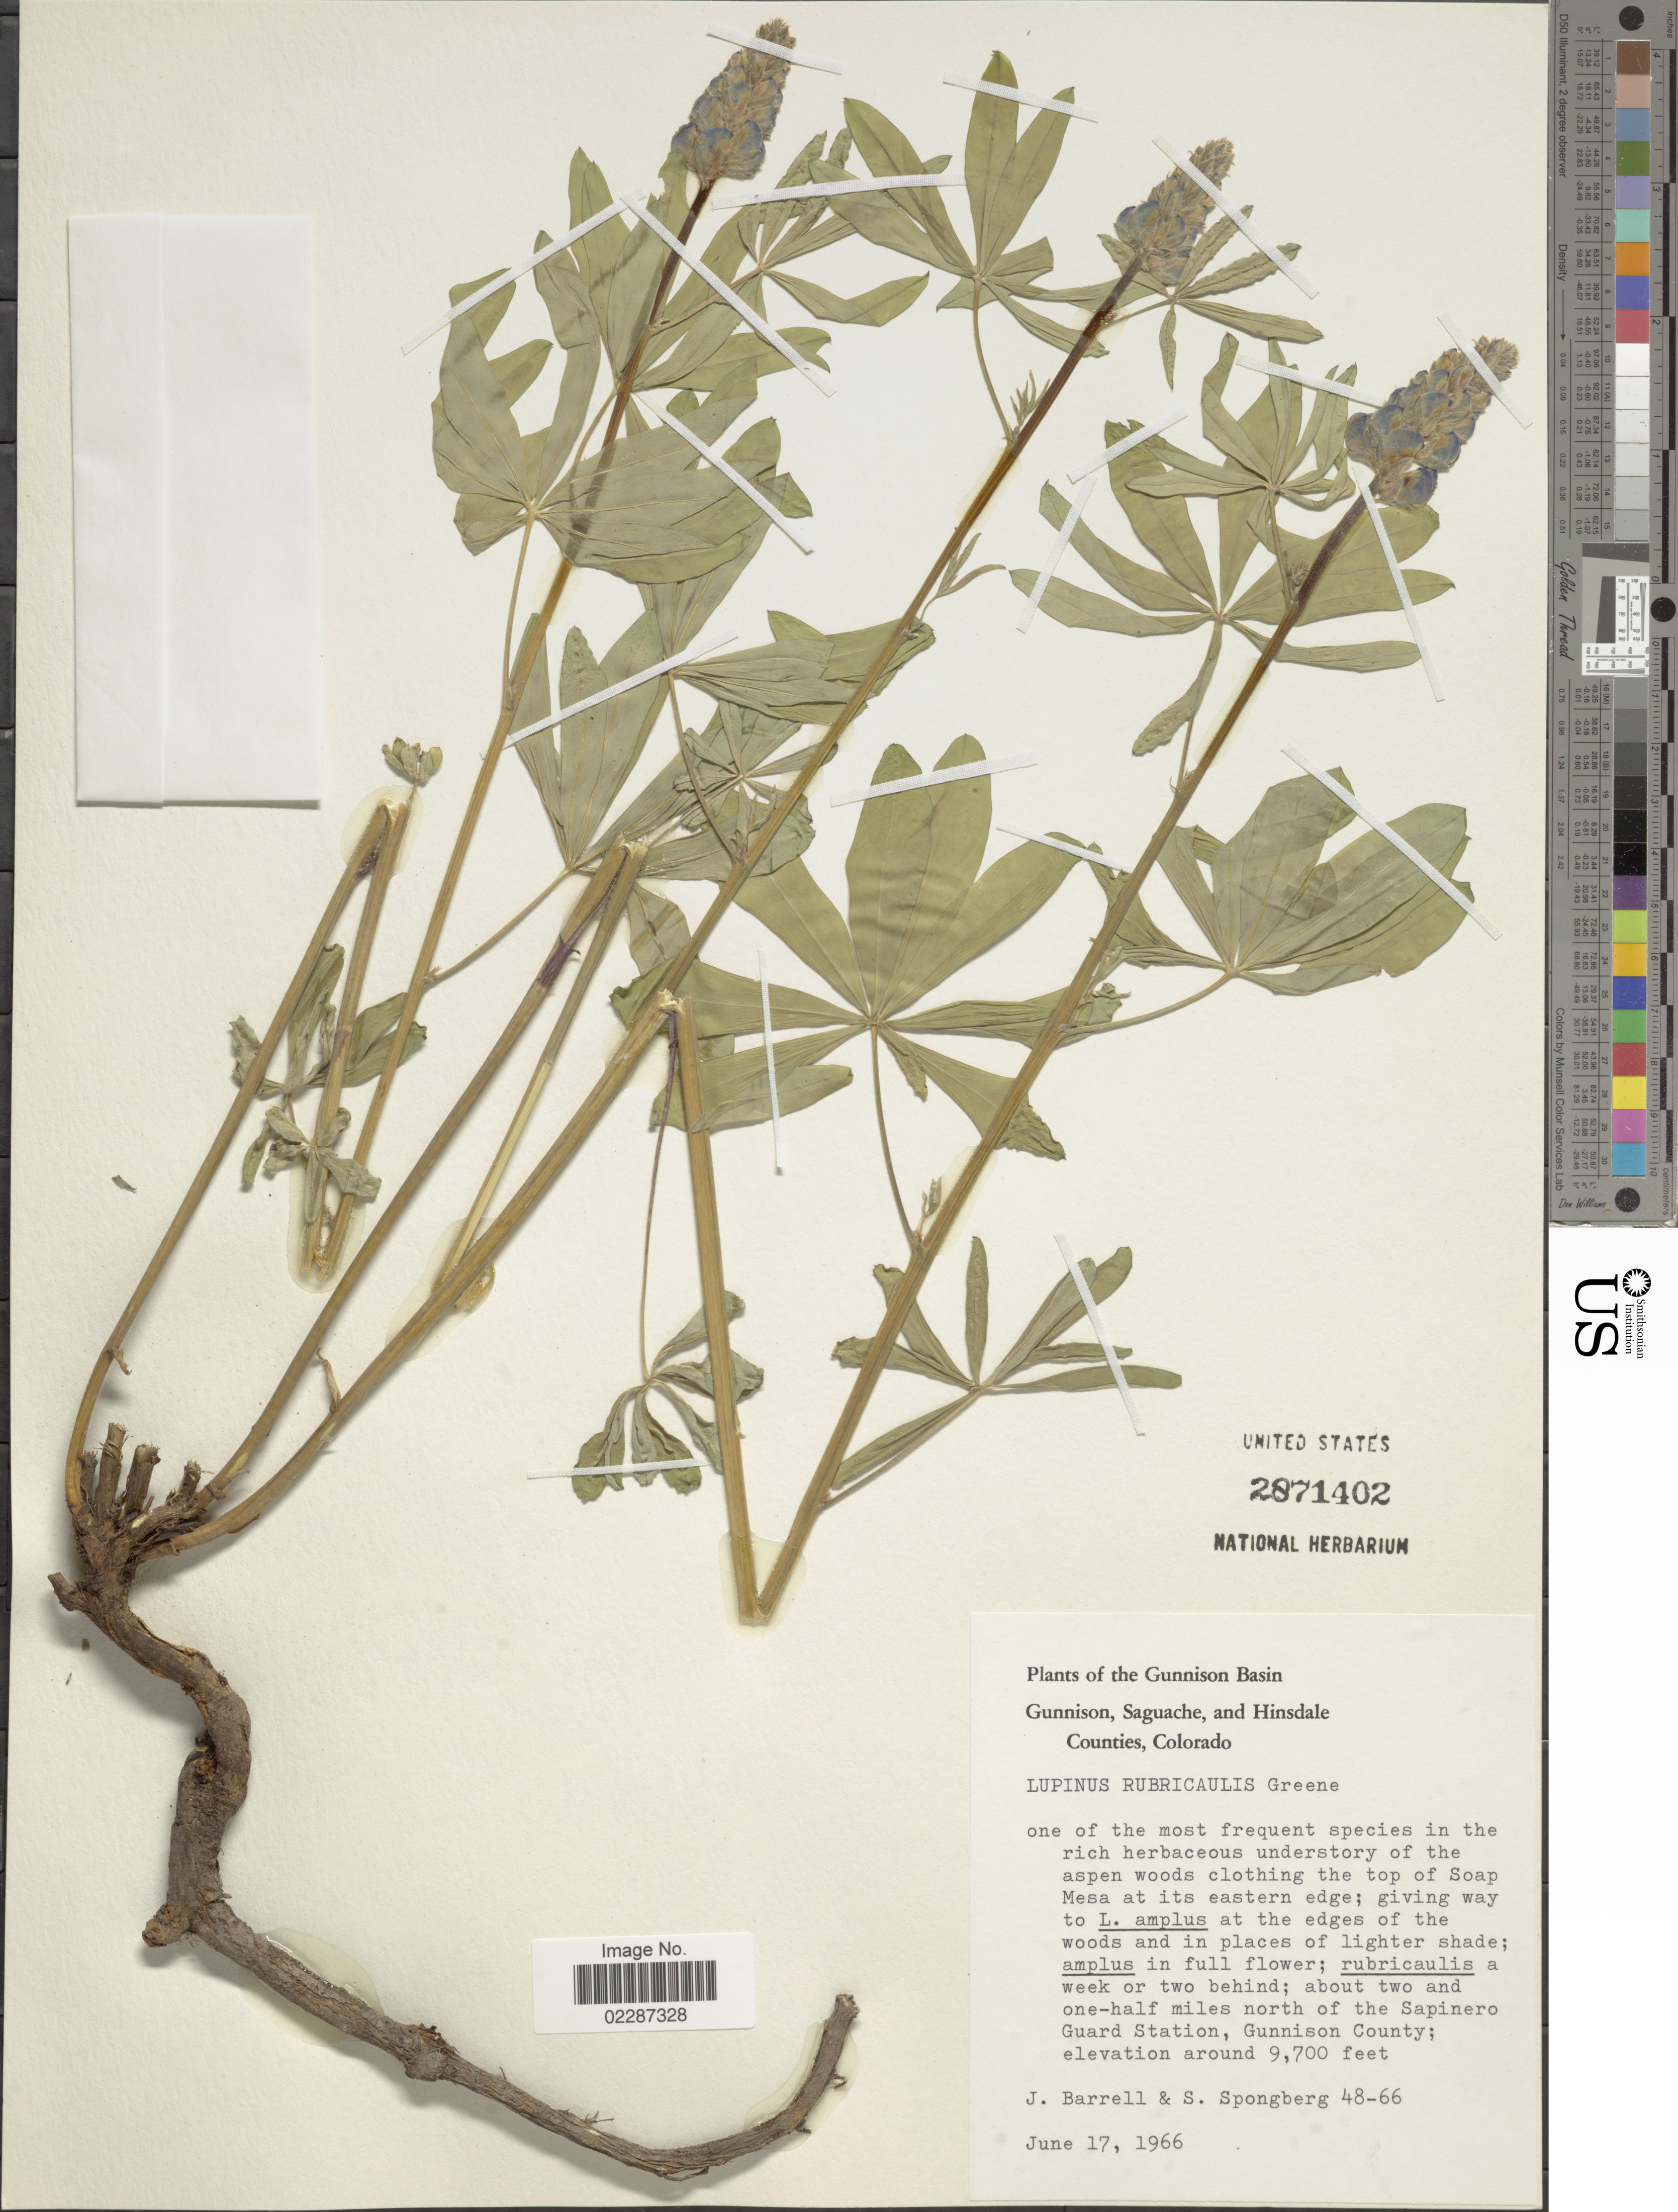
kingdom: Plantae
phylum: Tracheophyta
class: Magnoliopsida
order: Fabales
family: Fabaceae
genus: Lupinus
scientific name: Lupinus rubricaulis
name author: Greene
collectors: J. Barrell & S. A.Spongberg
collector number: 48-66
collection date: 1966-06-17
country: United States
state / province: Colorado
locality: Gunnison Basin, Gunnison, Saguache, and Hinsdale Counties, about two and one-half miles north of the Sapinero Guard Station, Gunnison County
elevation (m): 2957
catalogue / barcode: US 2871402